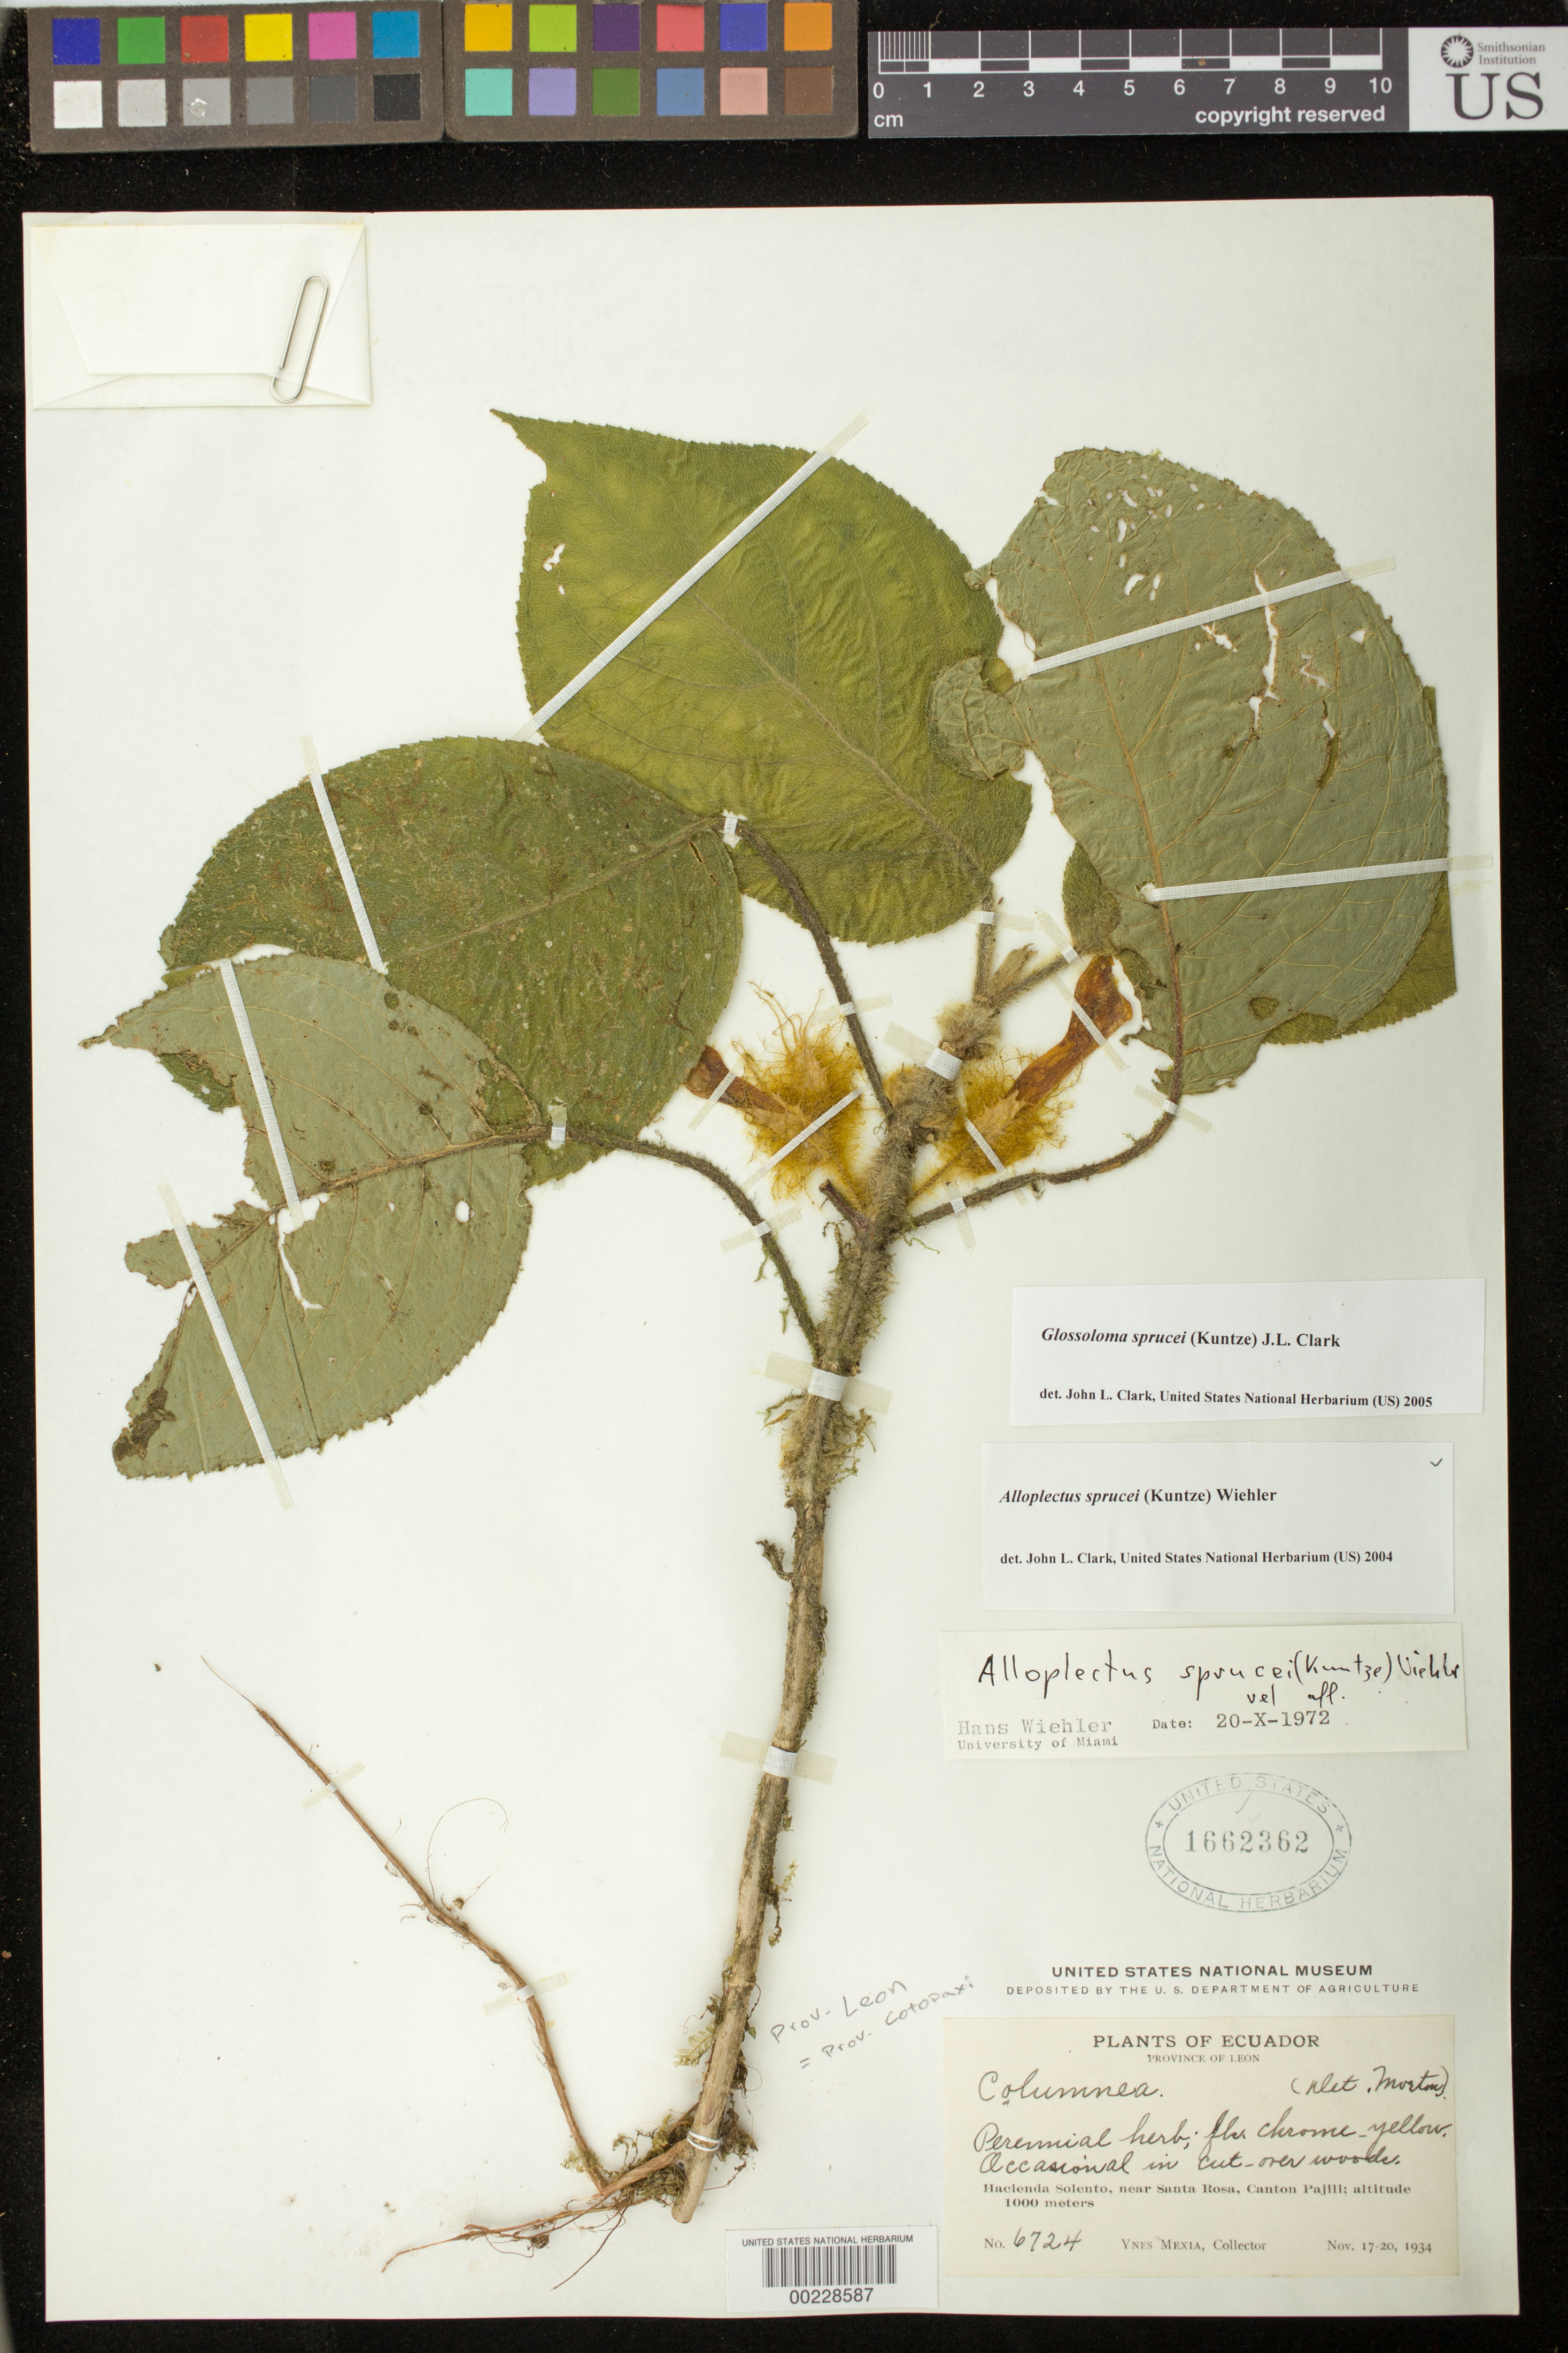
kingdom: Plantae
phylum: Tracheophyta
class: Magnoliopsida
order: Lamiales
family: Gesneriaceae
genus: Glossoloma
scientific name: Glossoloma sprucei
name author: (Kuntze) J.L. Clark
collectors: Y. Mexia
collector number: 6724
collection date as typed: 17-20 Nov 1934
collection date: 1934-11-17/1934-11-20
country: Ecuador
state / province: Cotopaxi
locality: Leon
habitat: Occasional in cut-over woods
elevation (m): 1000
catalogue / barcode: US 1662362